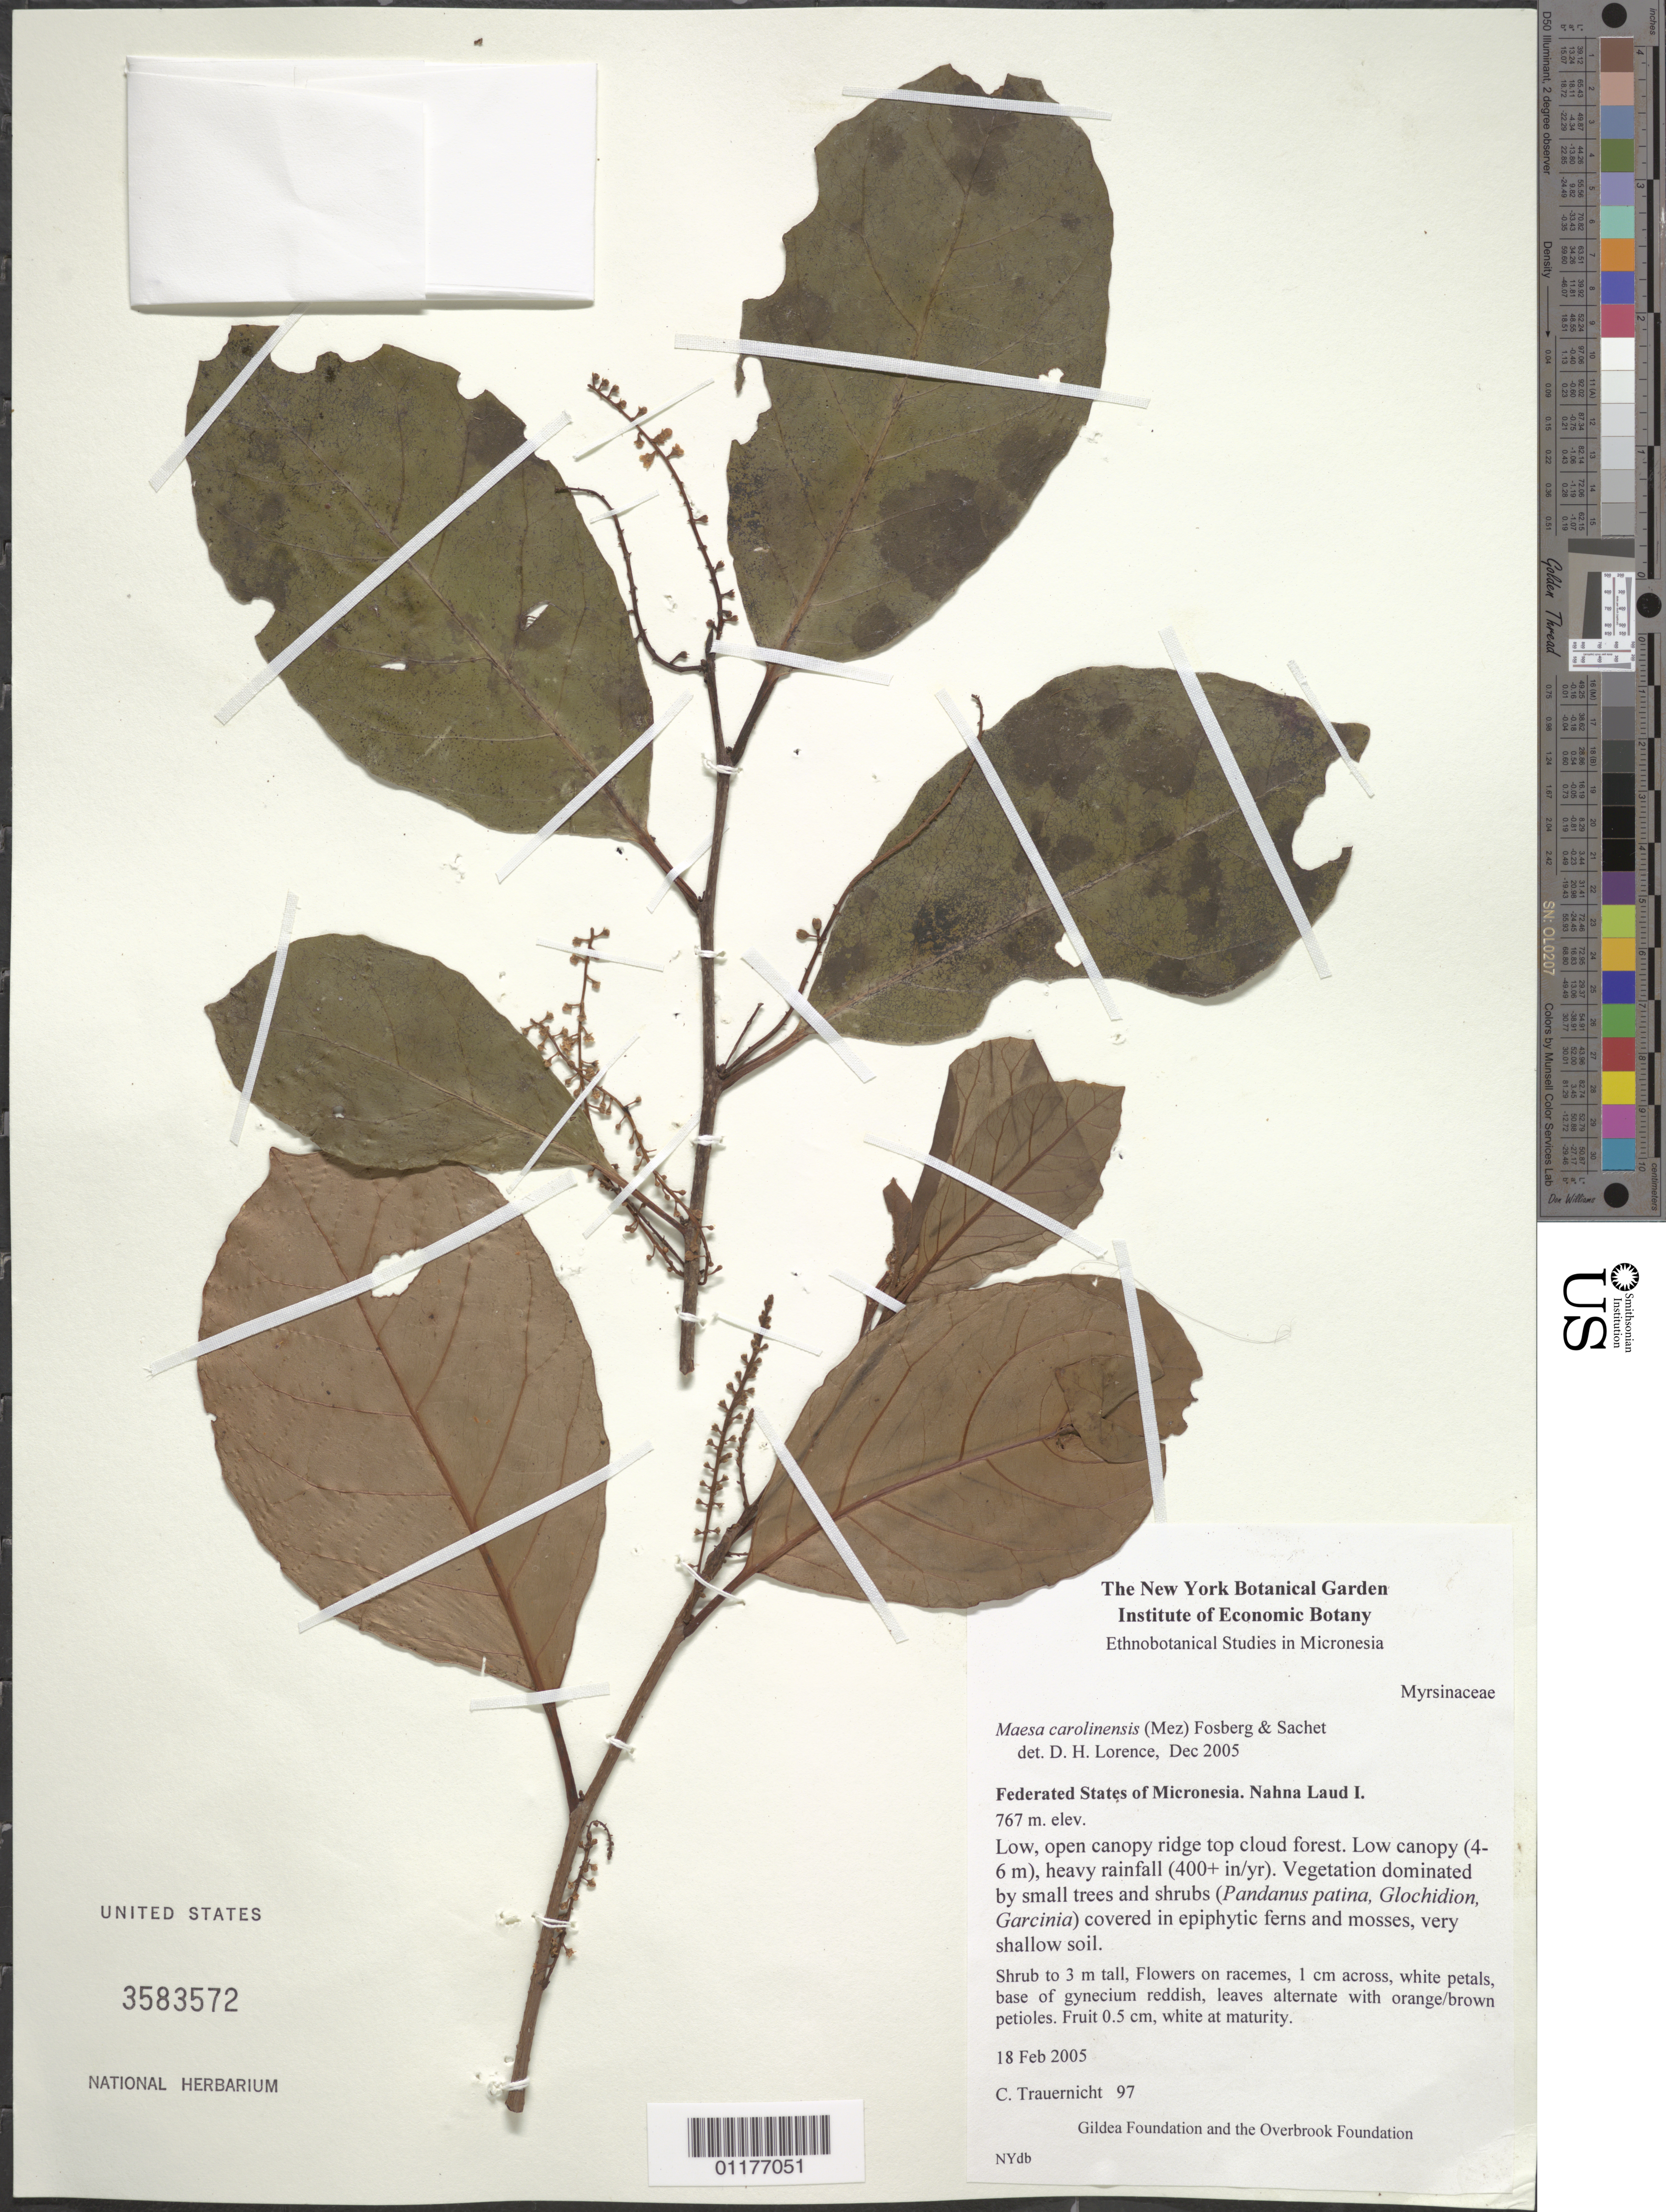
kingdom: Plantae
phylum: Tracheophyta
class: Magnoliopsida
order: Ericales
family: Primulaceae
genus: Maesa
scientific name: Maesa carolinensis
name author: Mez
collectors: C. Trauernicht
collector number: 97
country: Micronesia, Federated States of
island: Nahna Laud I.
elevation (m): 767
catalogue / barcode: US 3583572